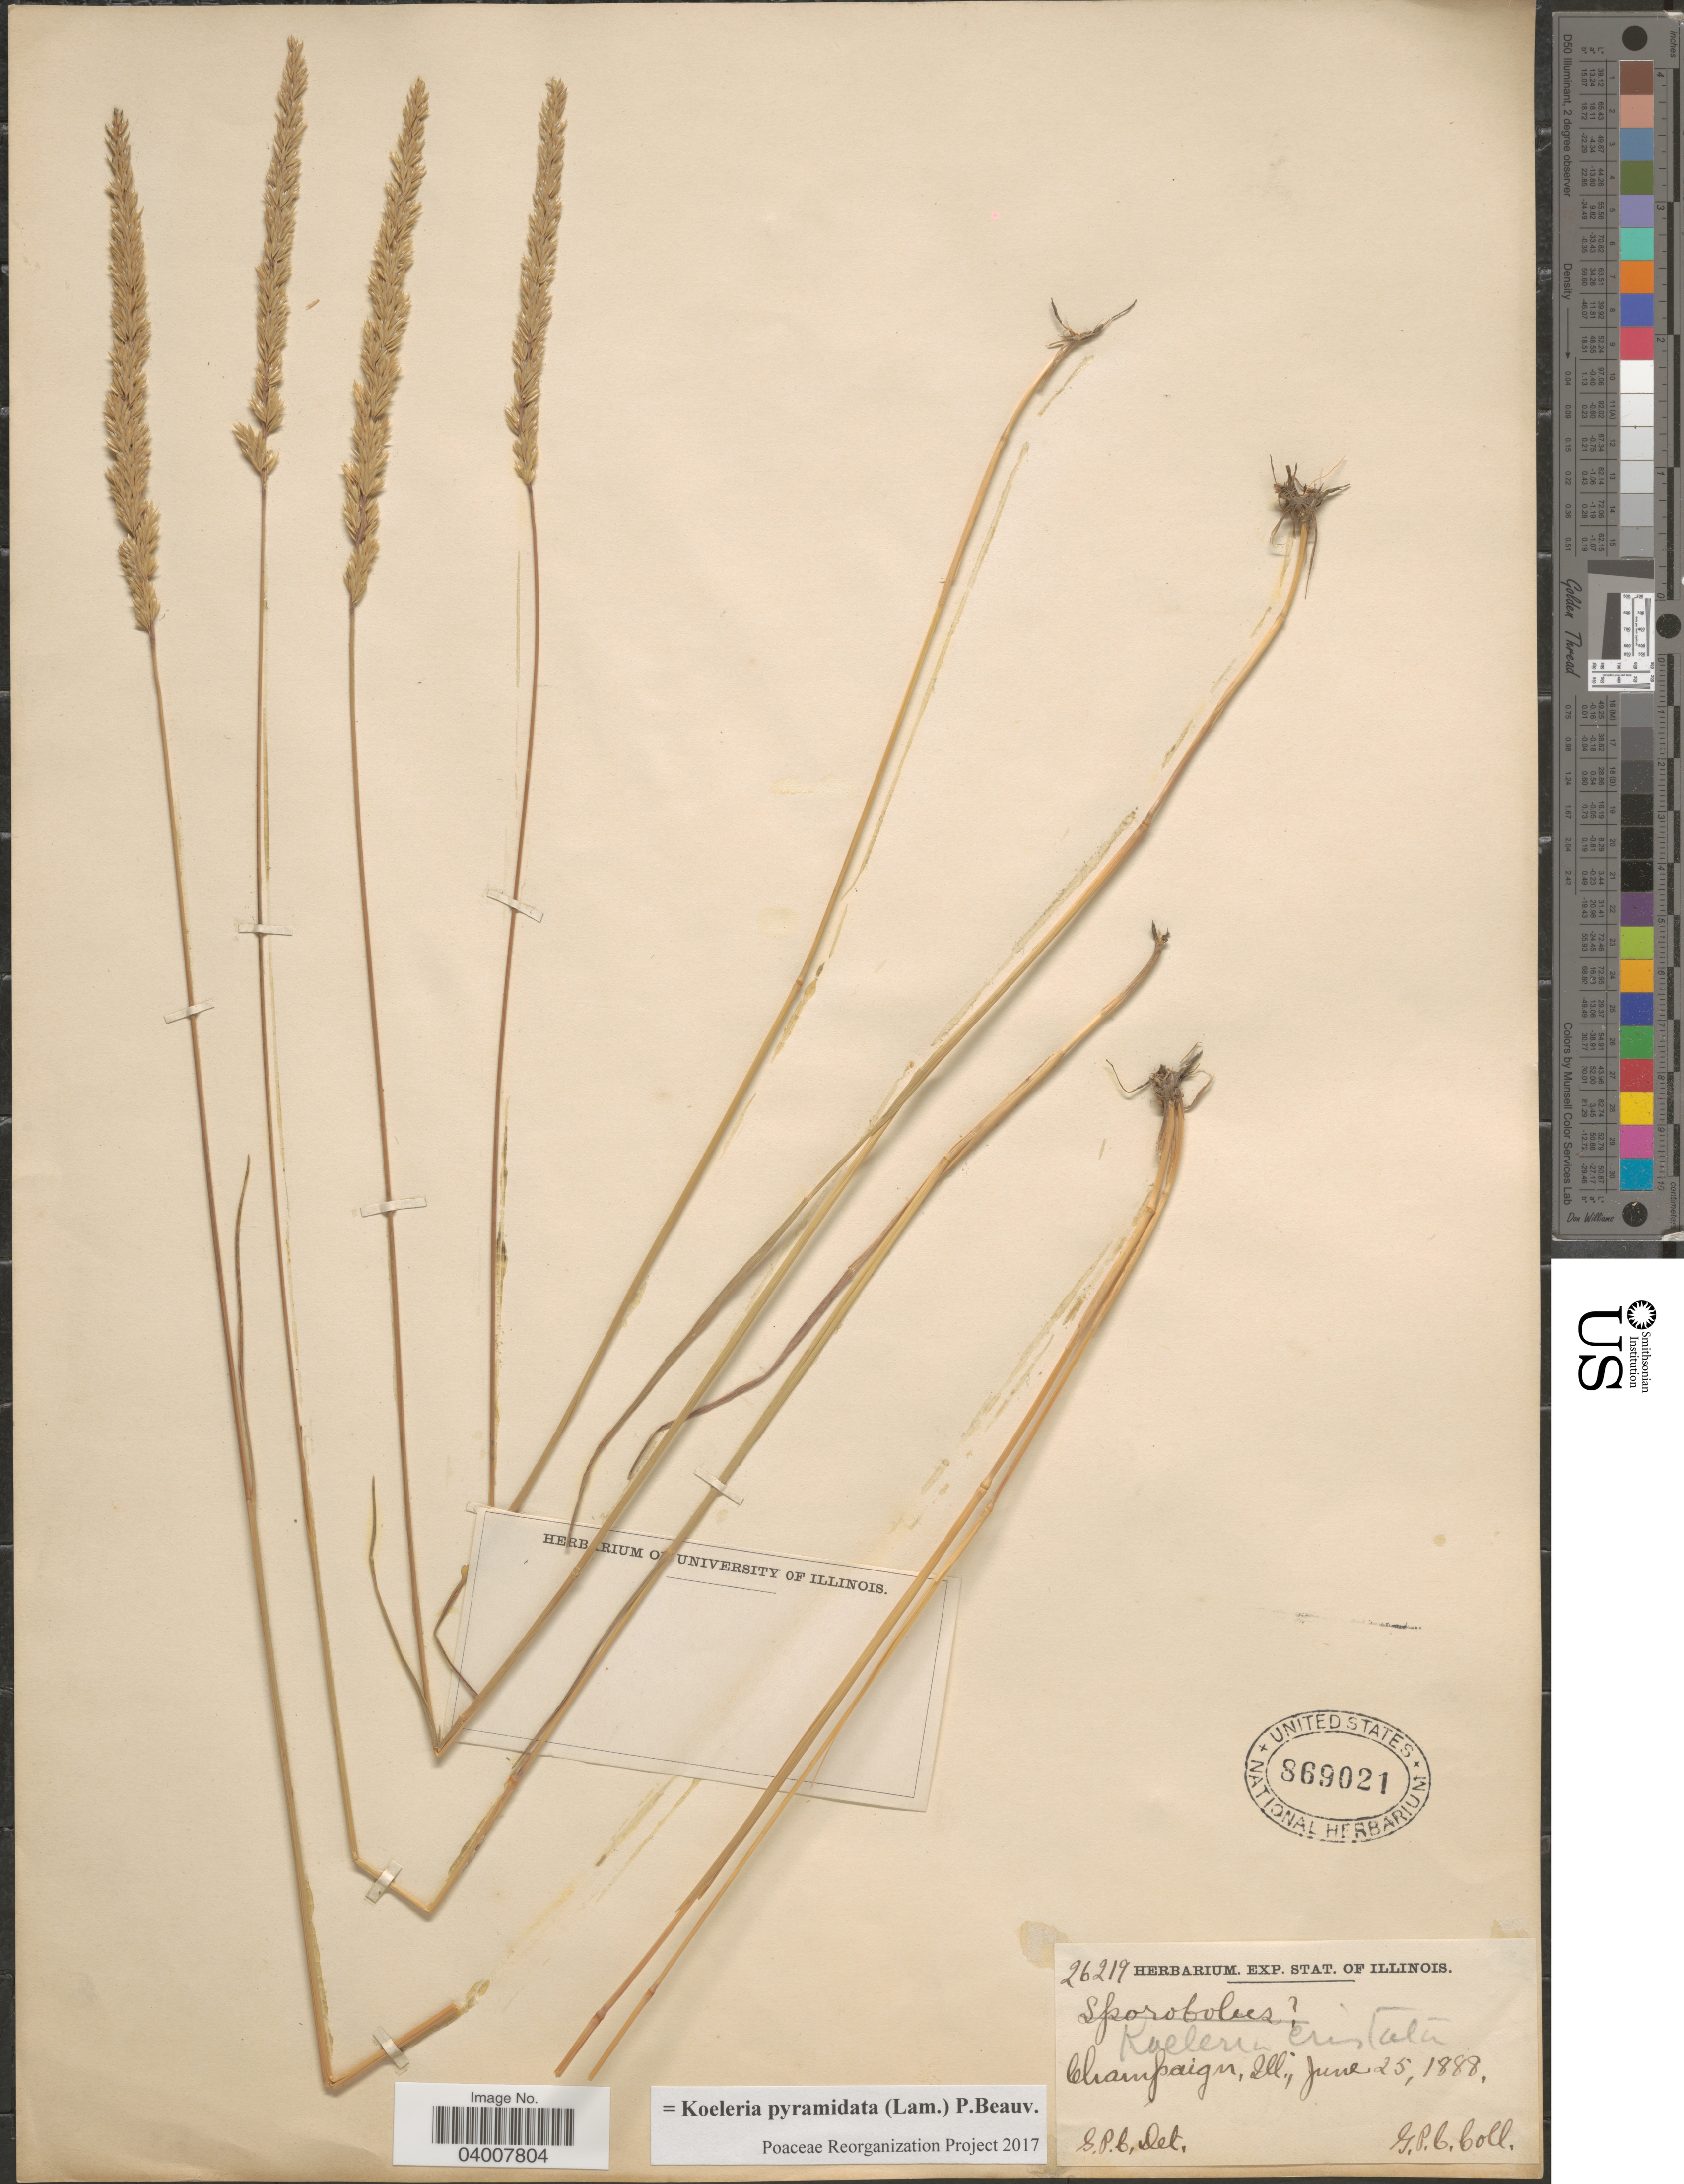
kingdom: Plantae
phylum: Tracheophyta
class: Liliopsida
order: Poales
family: Poaceae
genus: Koeleria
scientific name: Koeleria pyramidata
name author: (Lam.) P. Beauv.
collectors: G. P. C.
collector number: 26219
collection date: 1888-06-25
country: United States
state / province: Illinois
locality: Champaign.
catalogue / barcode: US 869021